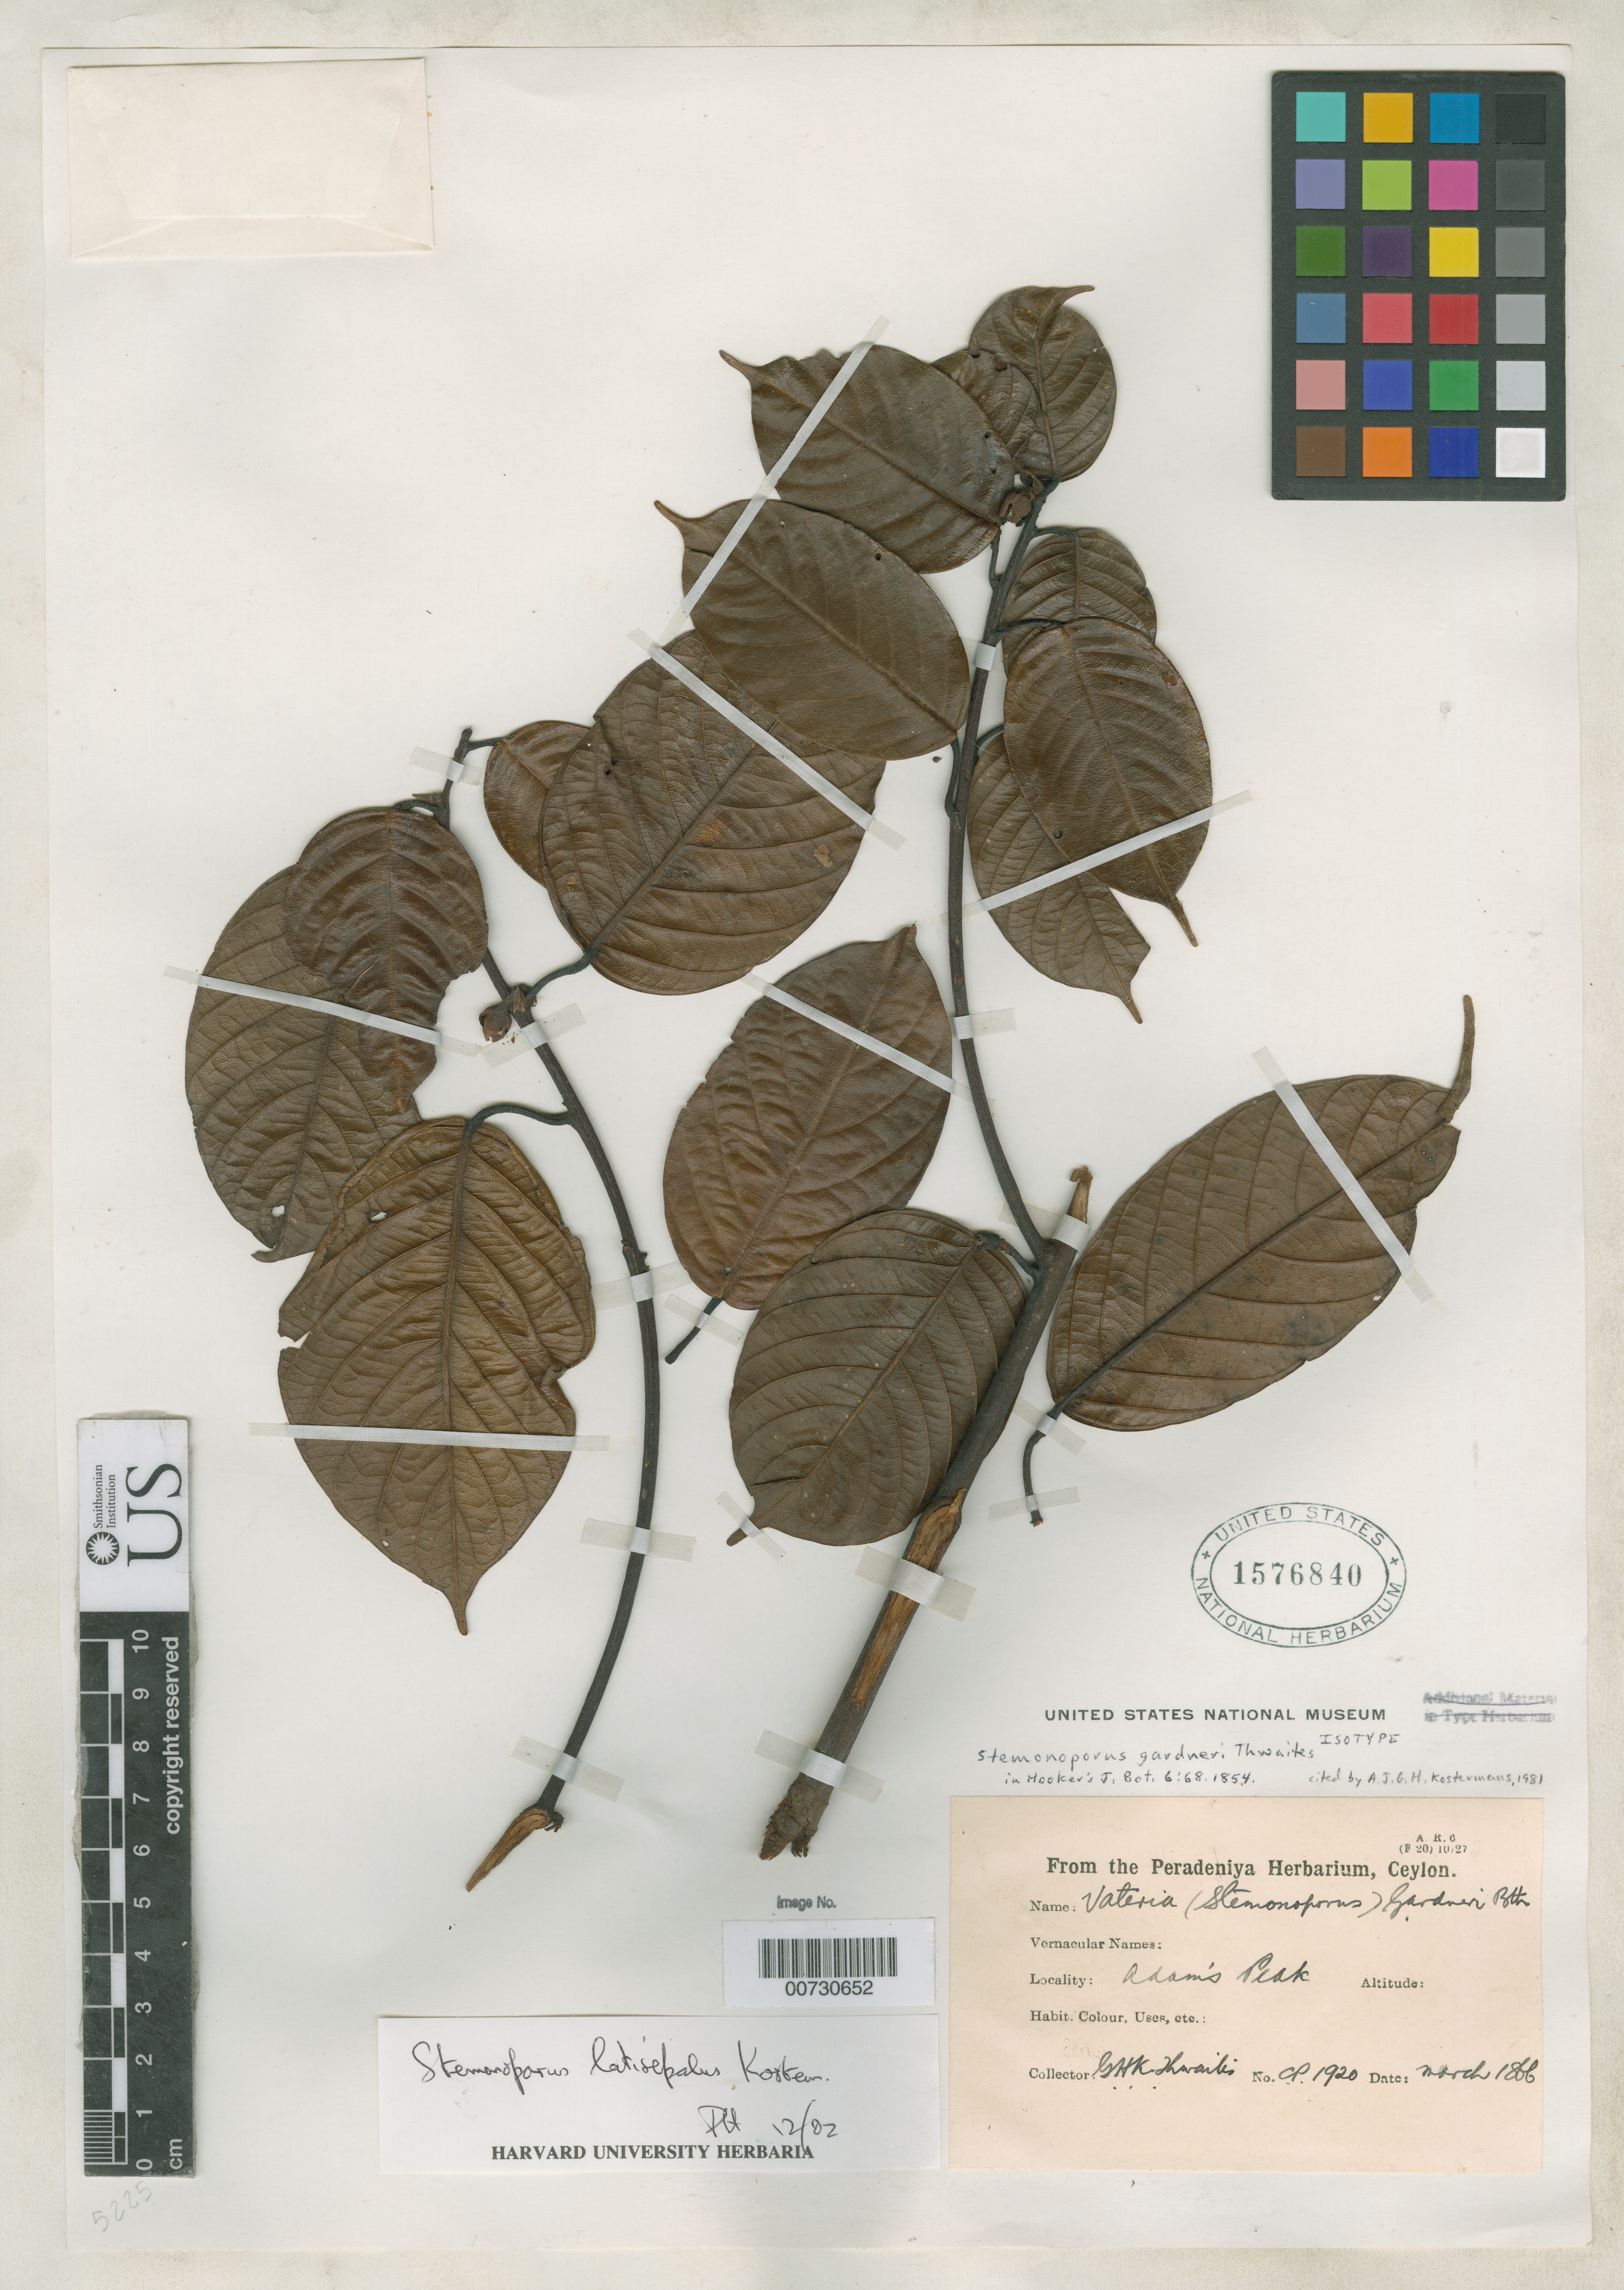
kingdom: Plantae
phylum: Tracheophyta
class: Magnoliopsida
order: Malvales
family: Dipterocarpaceae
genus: Stemonoporus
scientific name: Stemonoporus gardneri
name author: Thwaites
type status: Isotype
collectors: G. H. K. Thwaites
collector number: CP 1920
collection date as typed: Mar 1866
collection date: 1866-03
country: Sri Lanka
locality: Adam's Peak.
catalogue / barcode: US 1576840